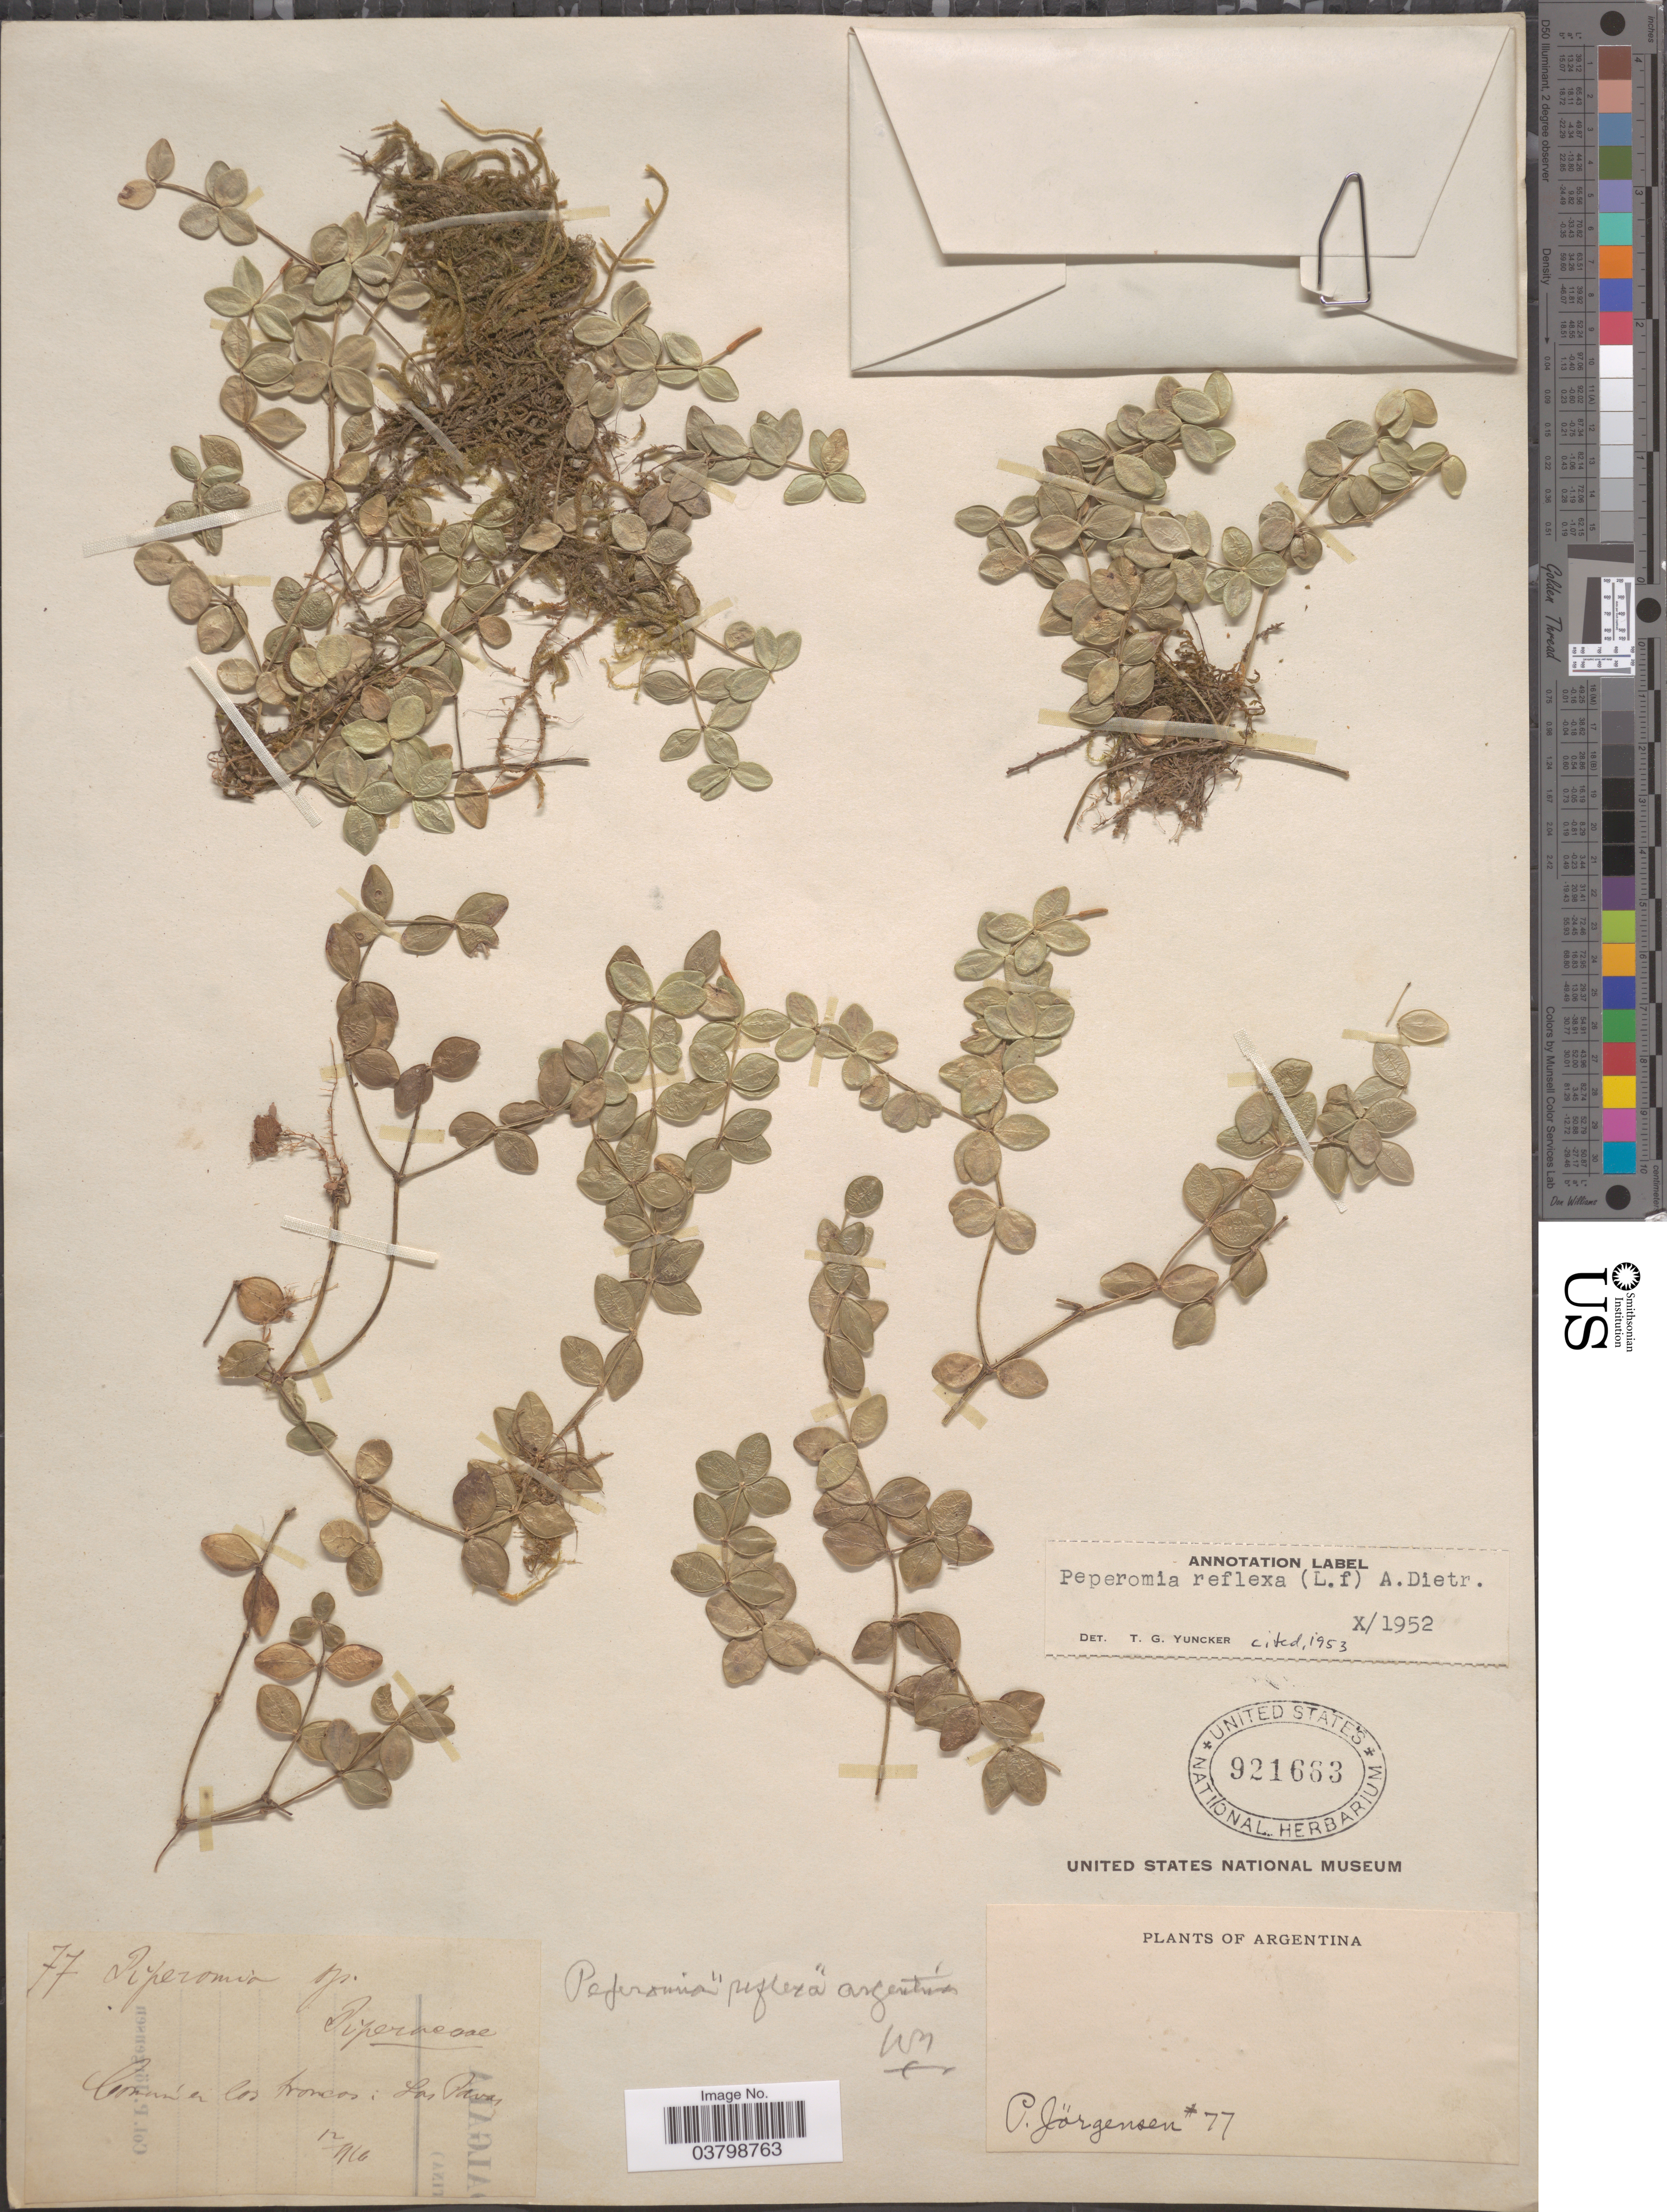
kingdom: Plantae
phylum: Tracheophyta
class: Magnoliopsida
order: Piperales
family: Piperaceae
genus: Peperomia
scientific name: Peperomia tetraphylla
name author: (G. Forst.) Hook. & Arn.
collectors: P. Jörgensen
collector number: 77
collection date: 1916-12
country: Argentina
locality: Comun en los troncos: Las Pavas.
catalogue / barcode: US 921663